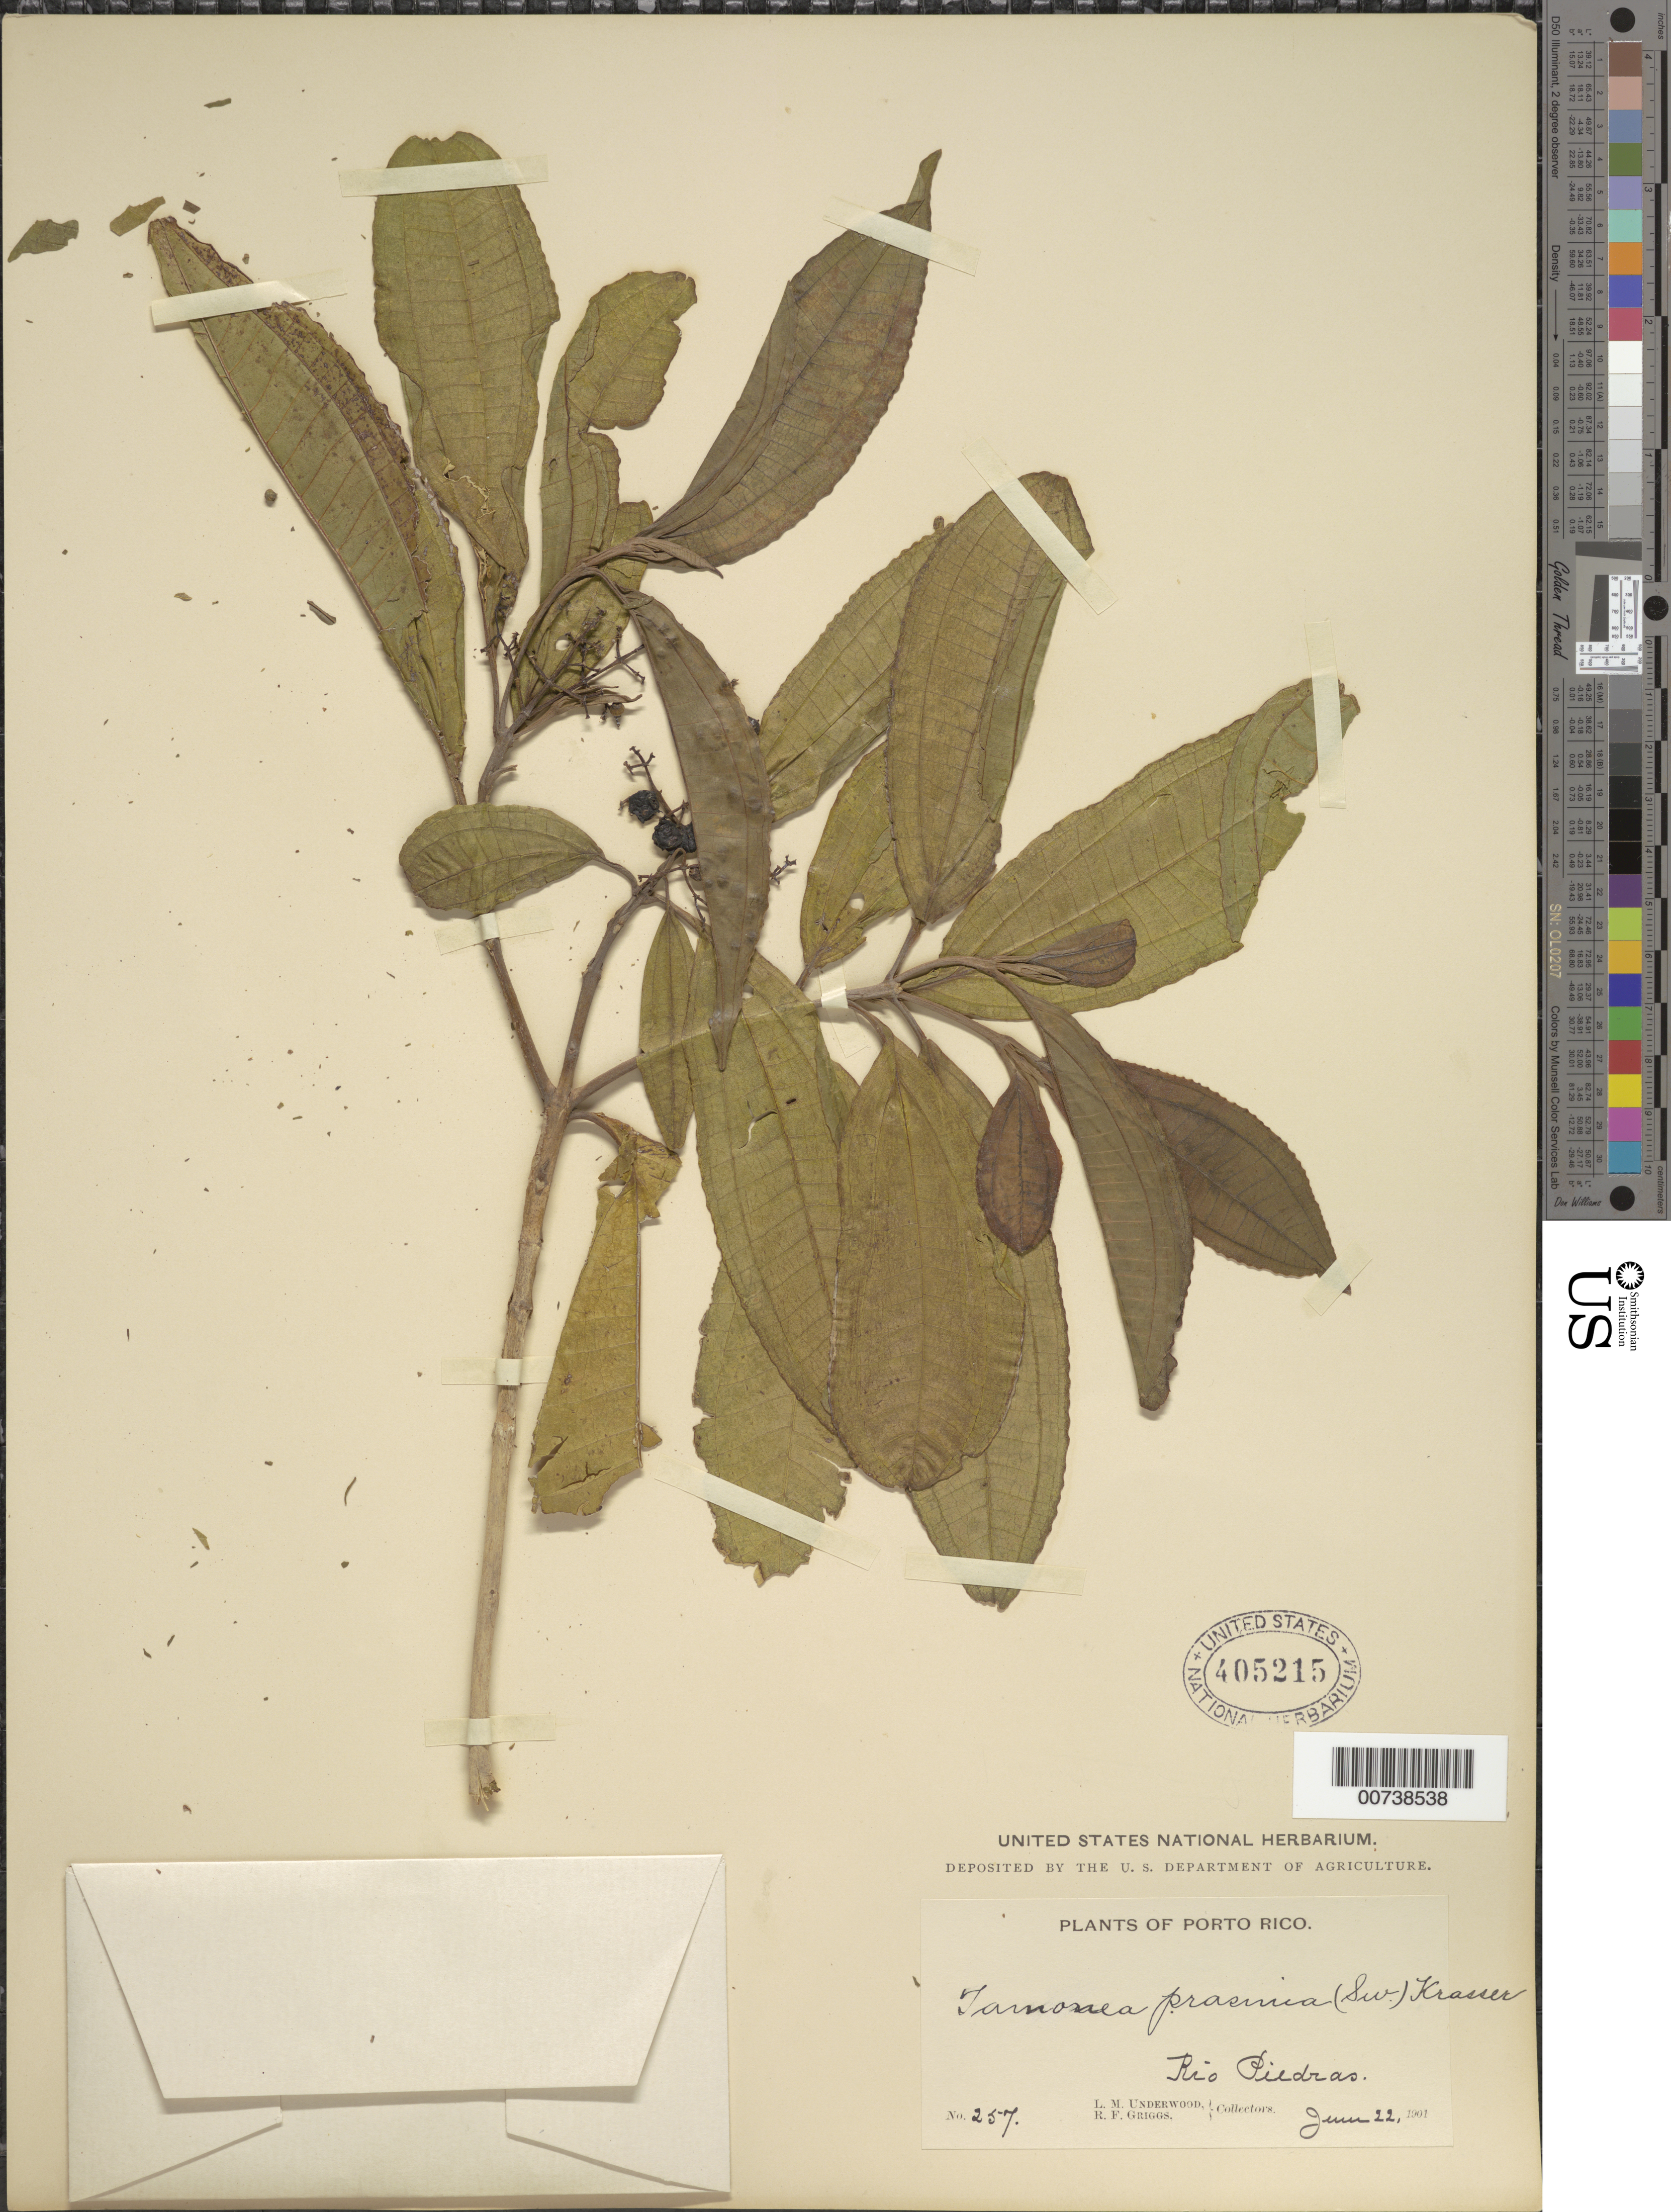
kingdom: Plantae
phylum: Tracheophyta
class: Magnoliopsida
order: Myrtales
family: Melastomataceae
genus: Miconia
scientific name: Miconia prasina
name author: (Sw.) DC.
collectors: L. M. Underwood & R. F. Griggs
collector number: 257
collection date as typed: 22 Jun 1901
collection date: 1901-06-22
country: Puerto Rico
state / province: San Juan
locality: Rio Piedras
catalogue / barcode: US 405215